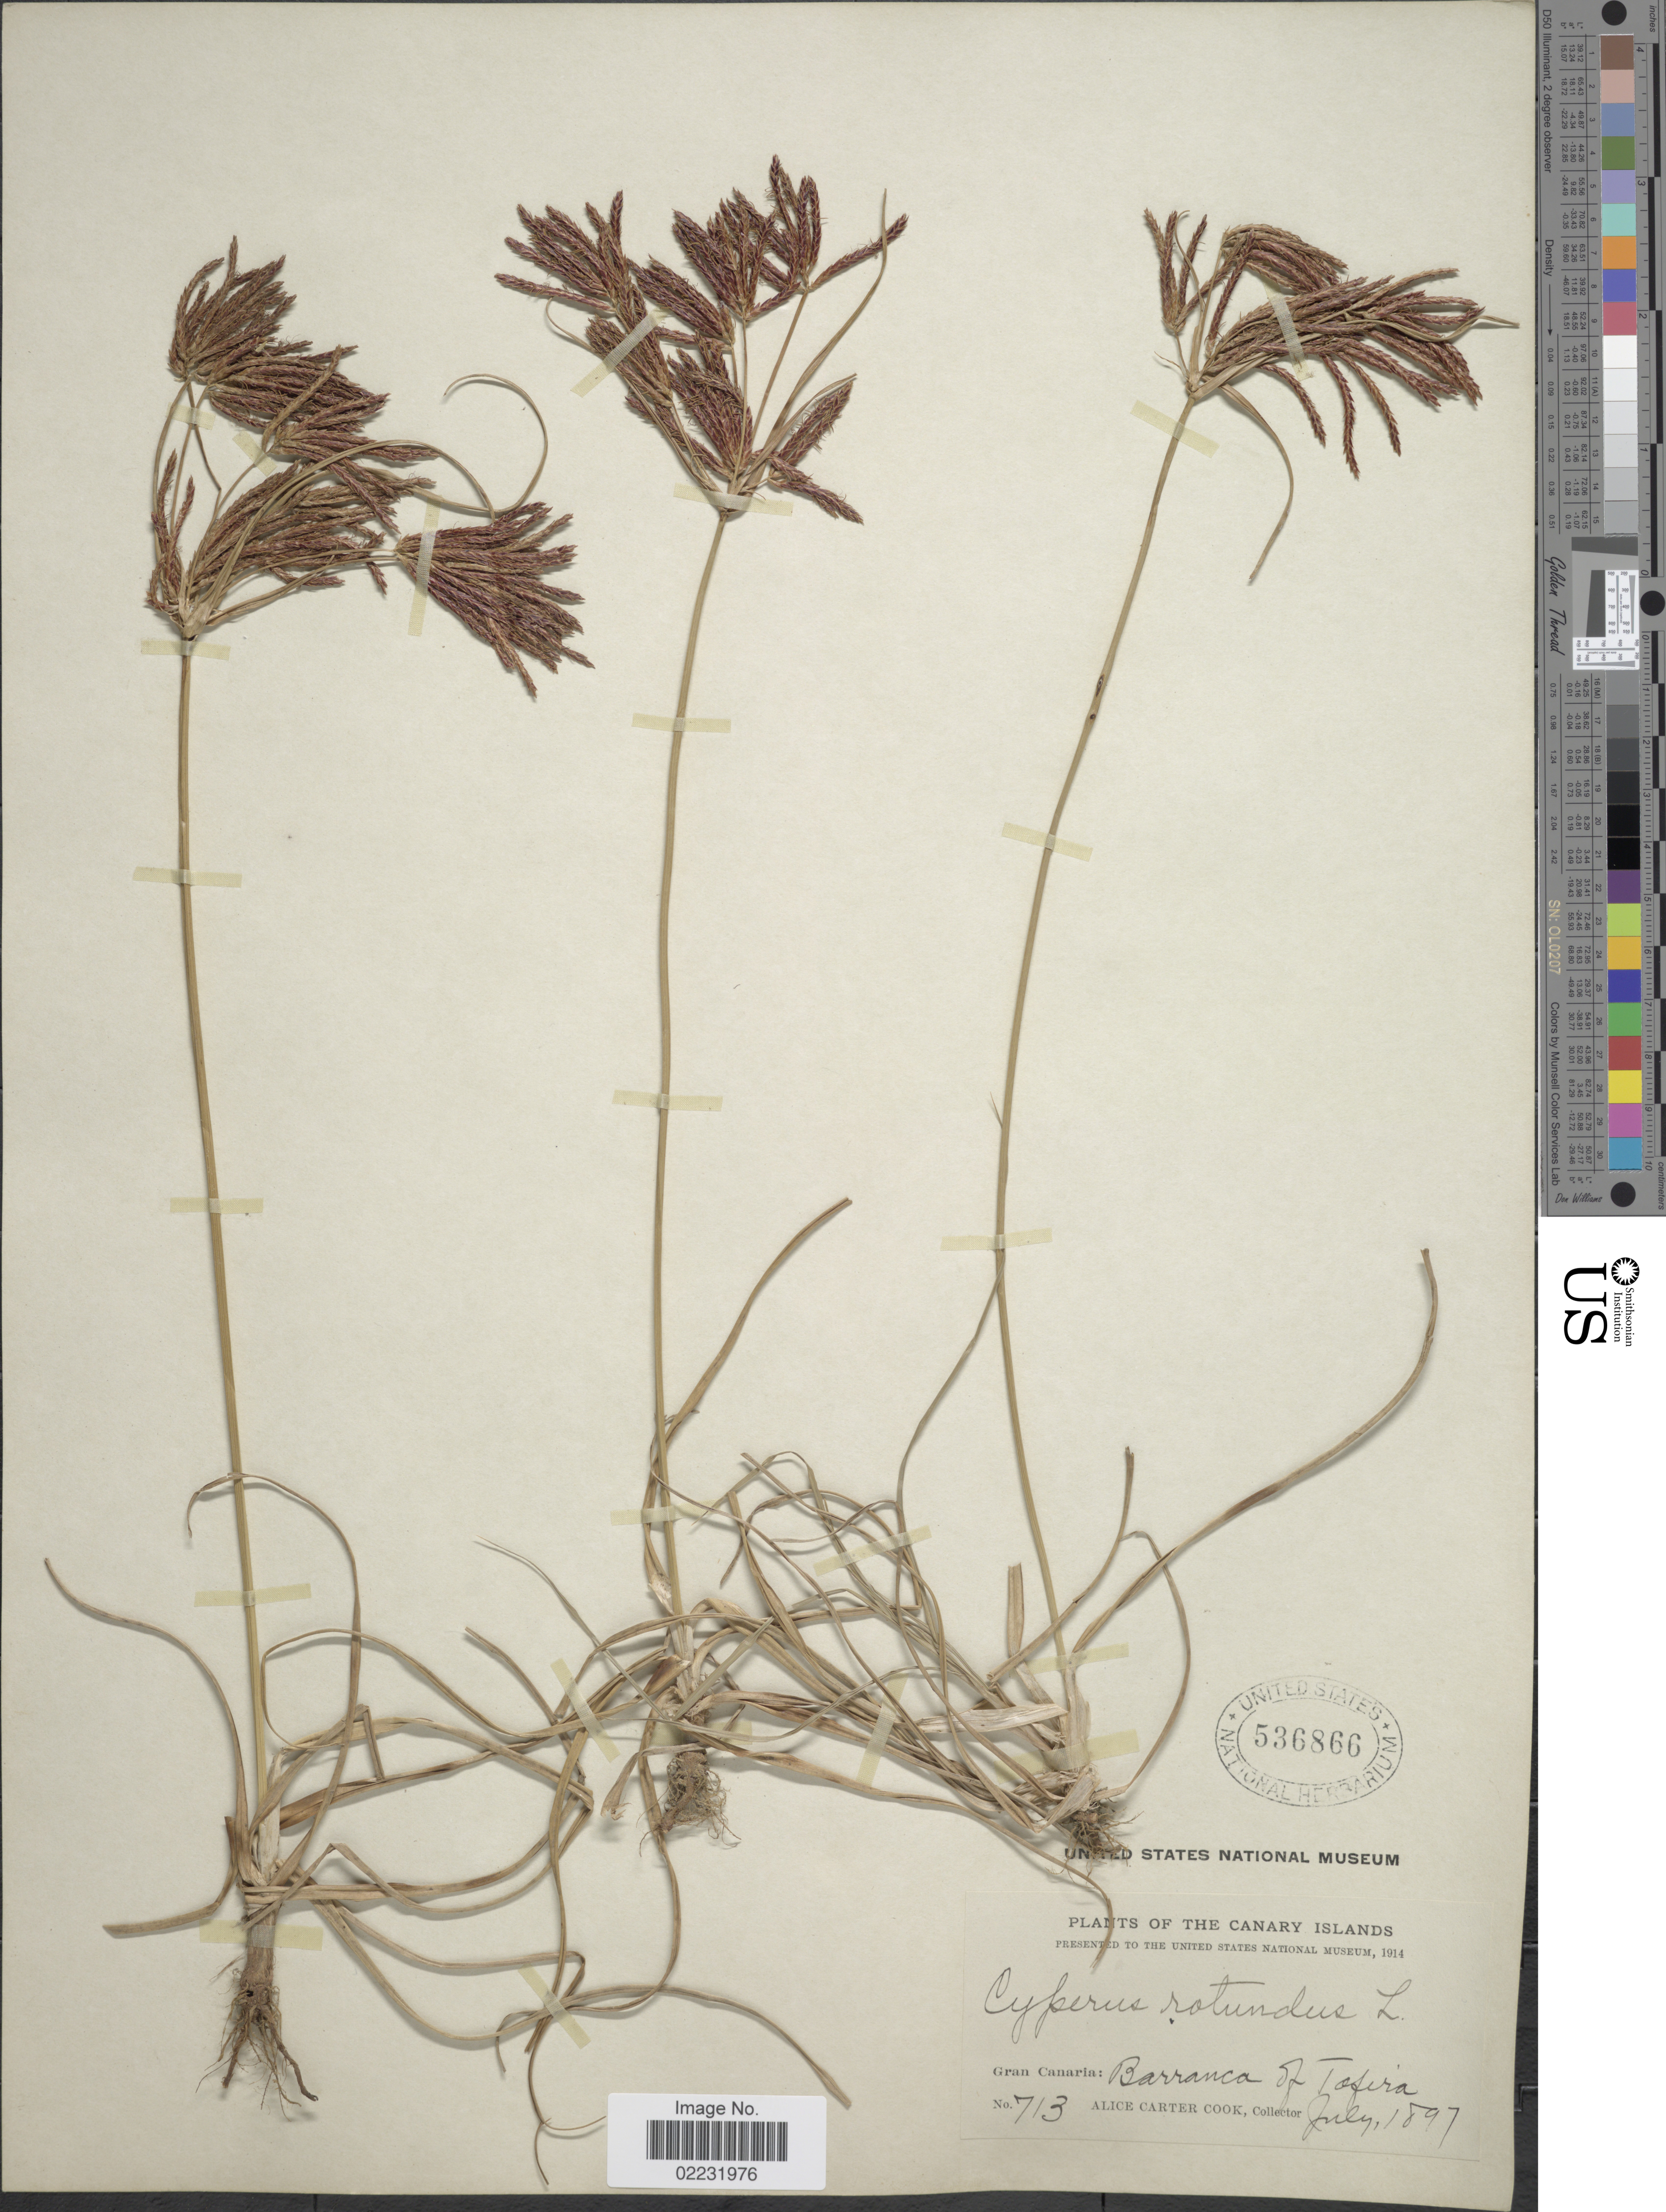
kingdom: Plantae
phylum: Tracheophyta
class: Liliopsida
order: Poales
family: Cyperaceae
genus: Cyperus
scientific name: Cyperus rotundus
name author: L.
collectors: Alice C. Cook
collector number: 713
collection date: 1897-07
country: Spain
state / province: Canarias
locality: Canary Islands, Gran Canaria: Barranca of Tafira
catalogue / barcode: US 536866